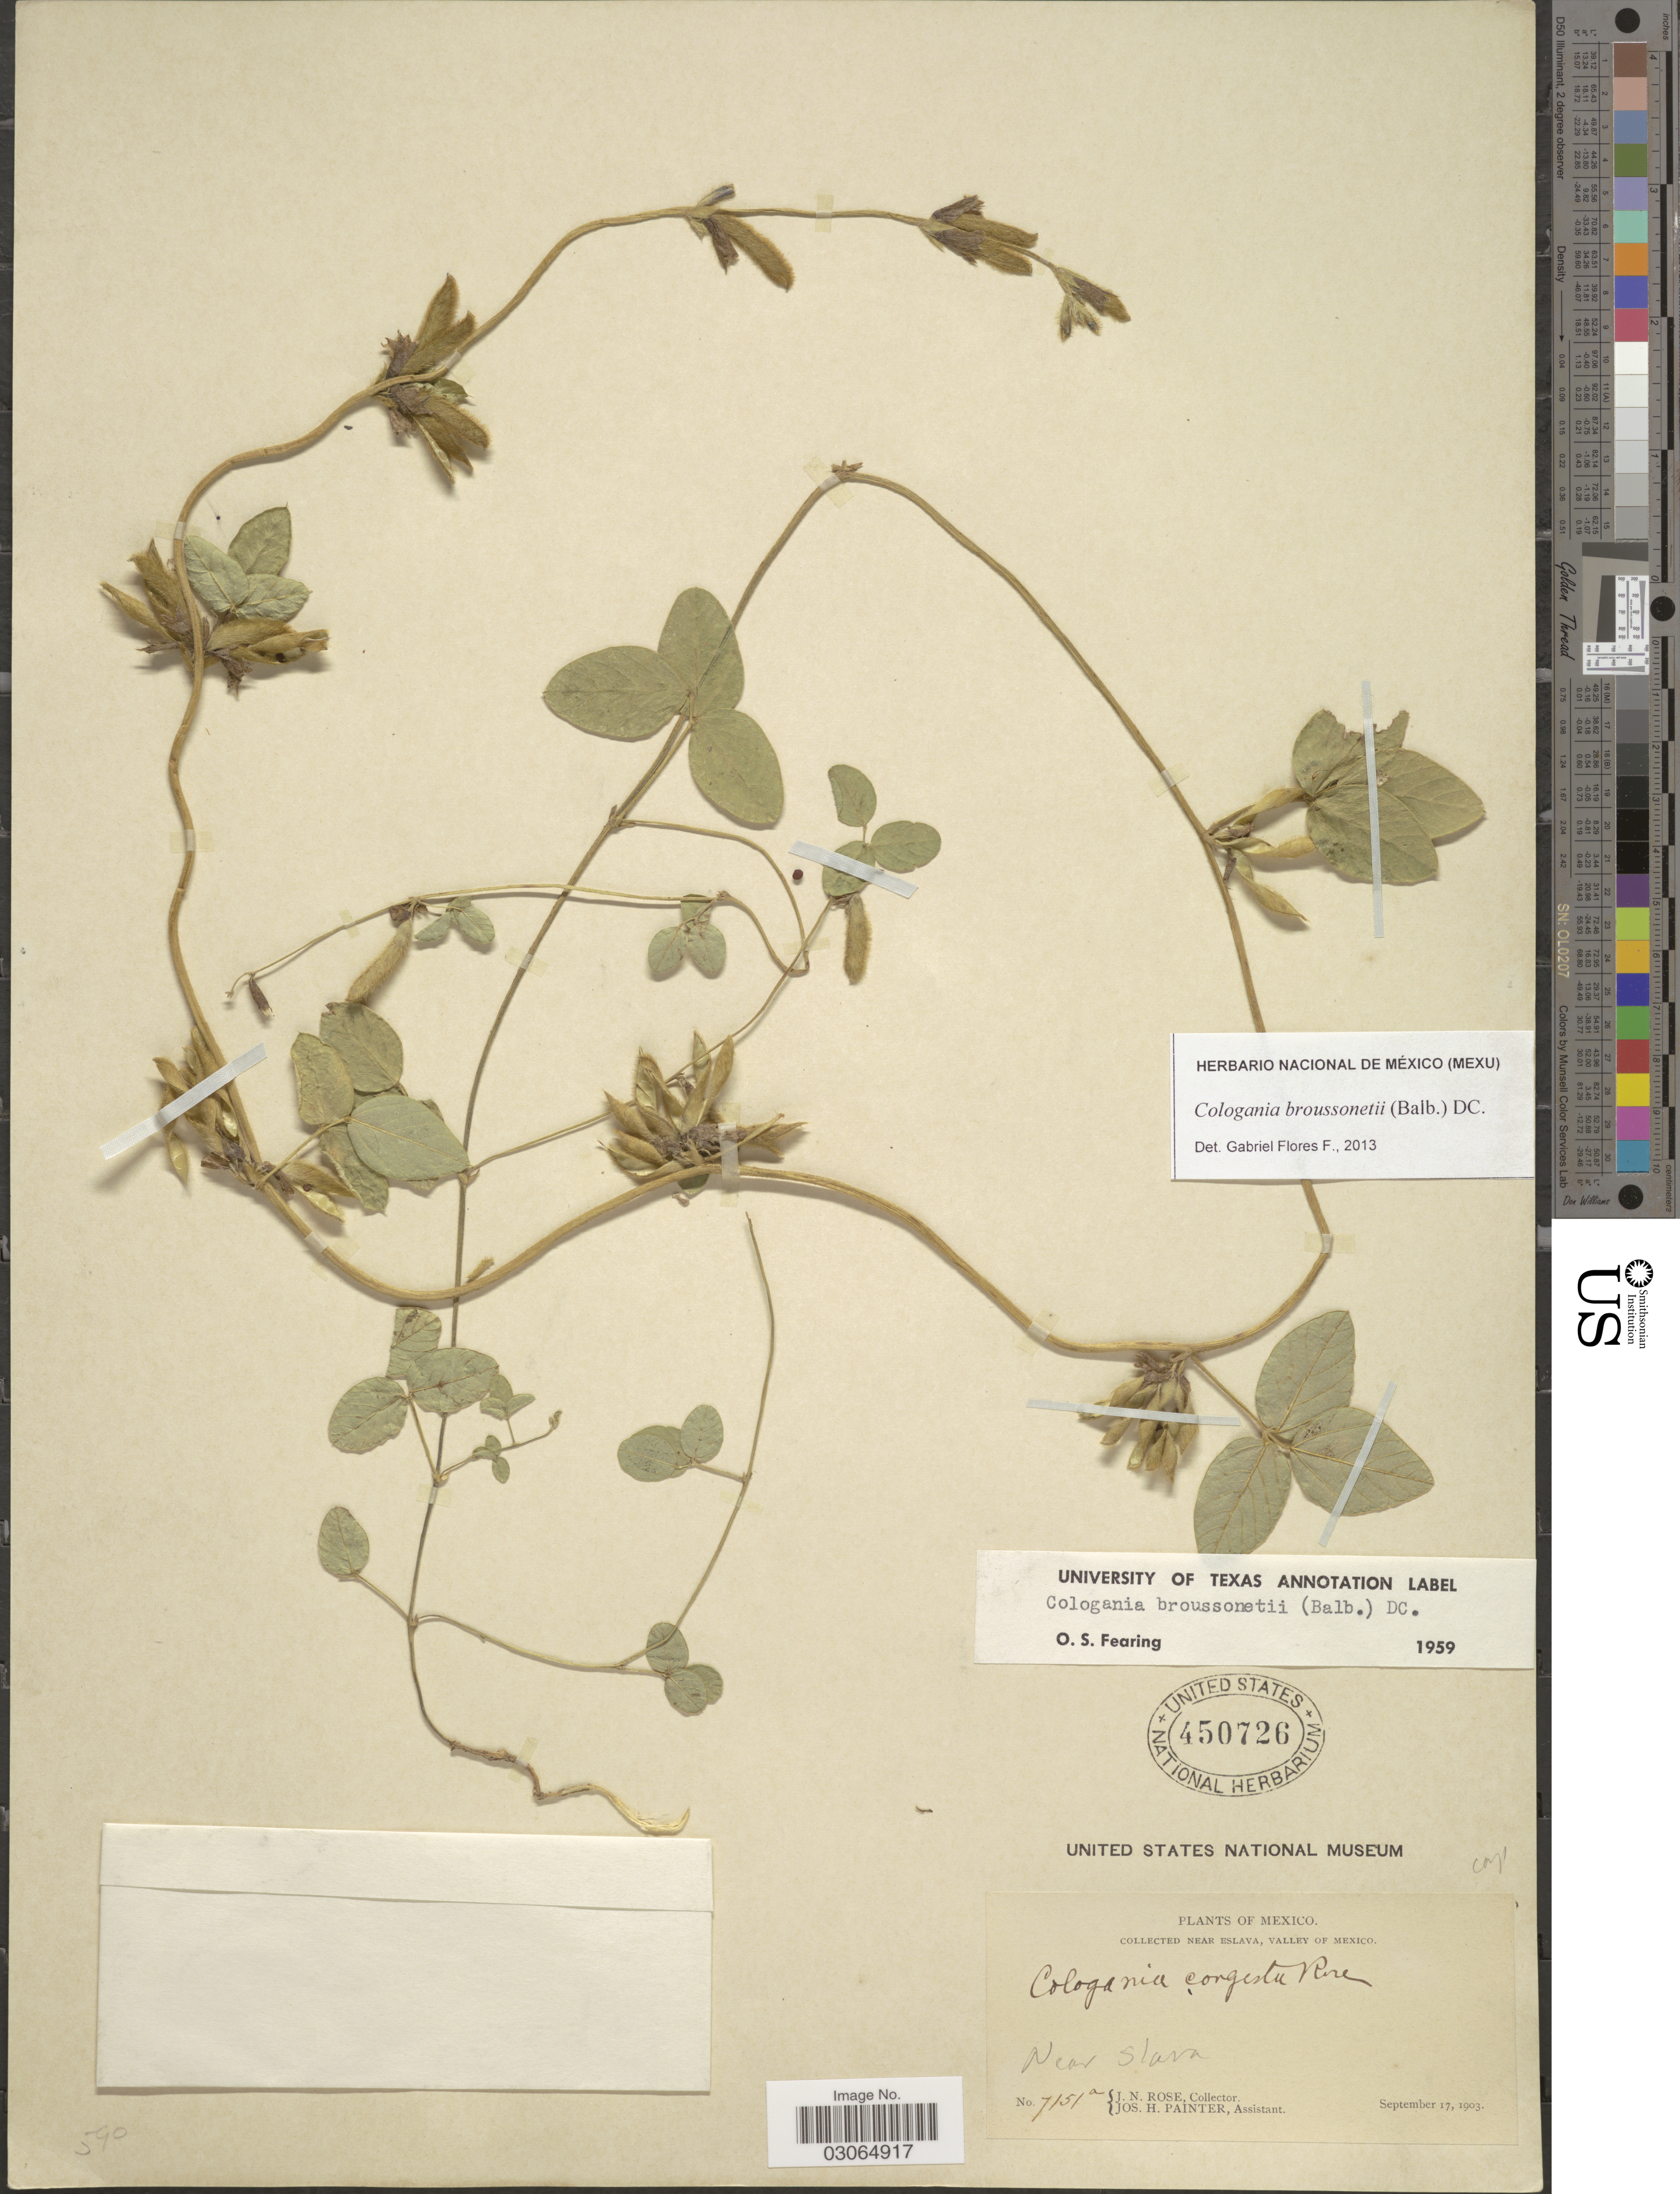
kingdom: Plantae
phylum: Tracheophyta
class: Magnoliopsida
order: Fabales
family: Fabaceae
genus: Cologania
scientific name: Cologania broussonetii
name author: (Balb.) DC.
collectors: J. N. Rose & J. H. Painter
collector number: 7151a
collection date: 1903-09-17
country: Mexico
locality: Near Eslava, Valley of Mexico. Near Slava.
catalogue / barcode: US 450726